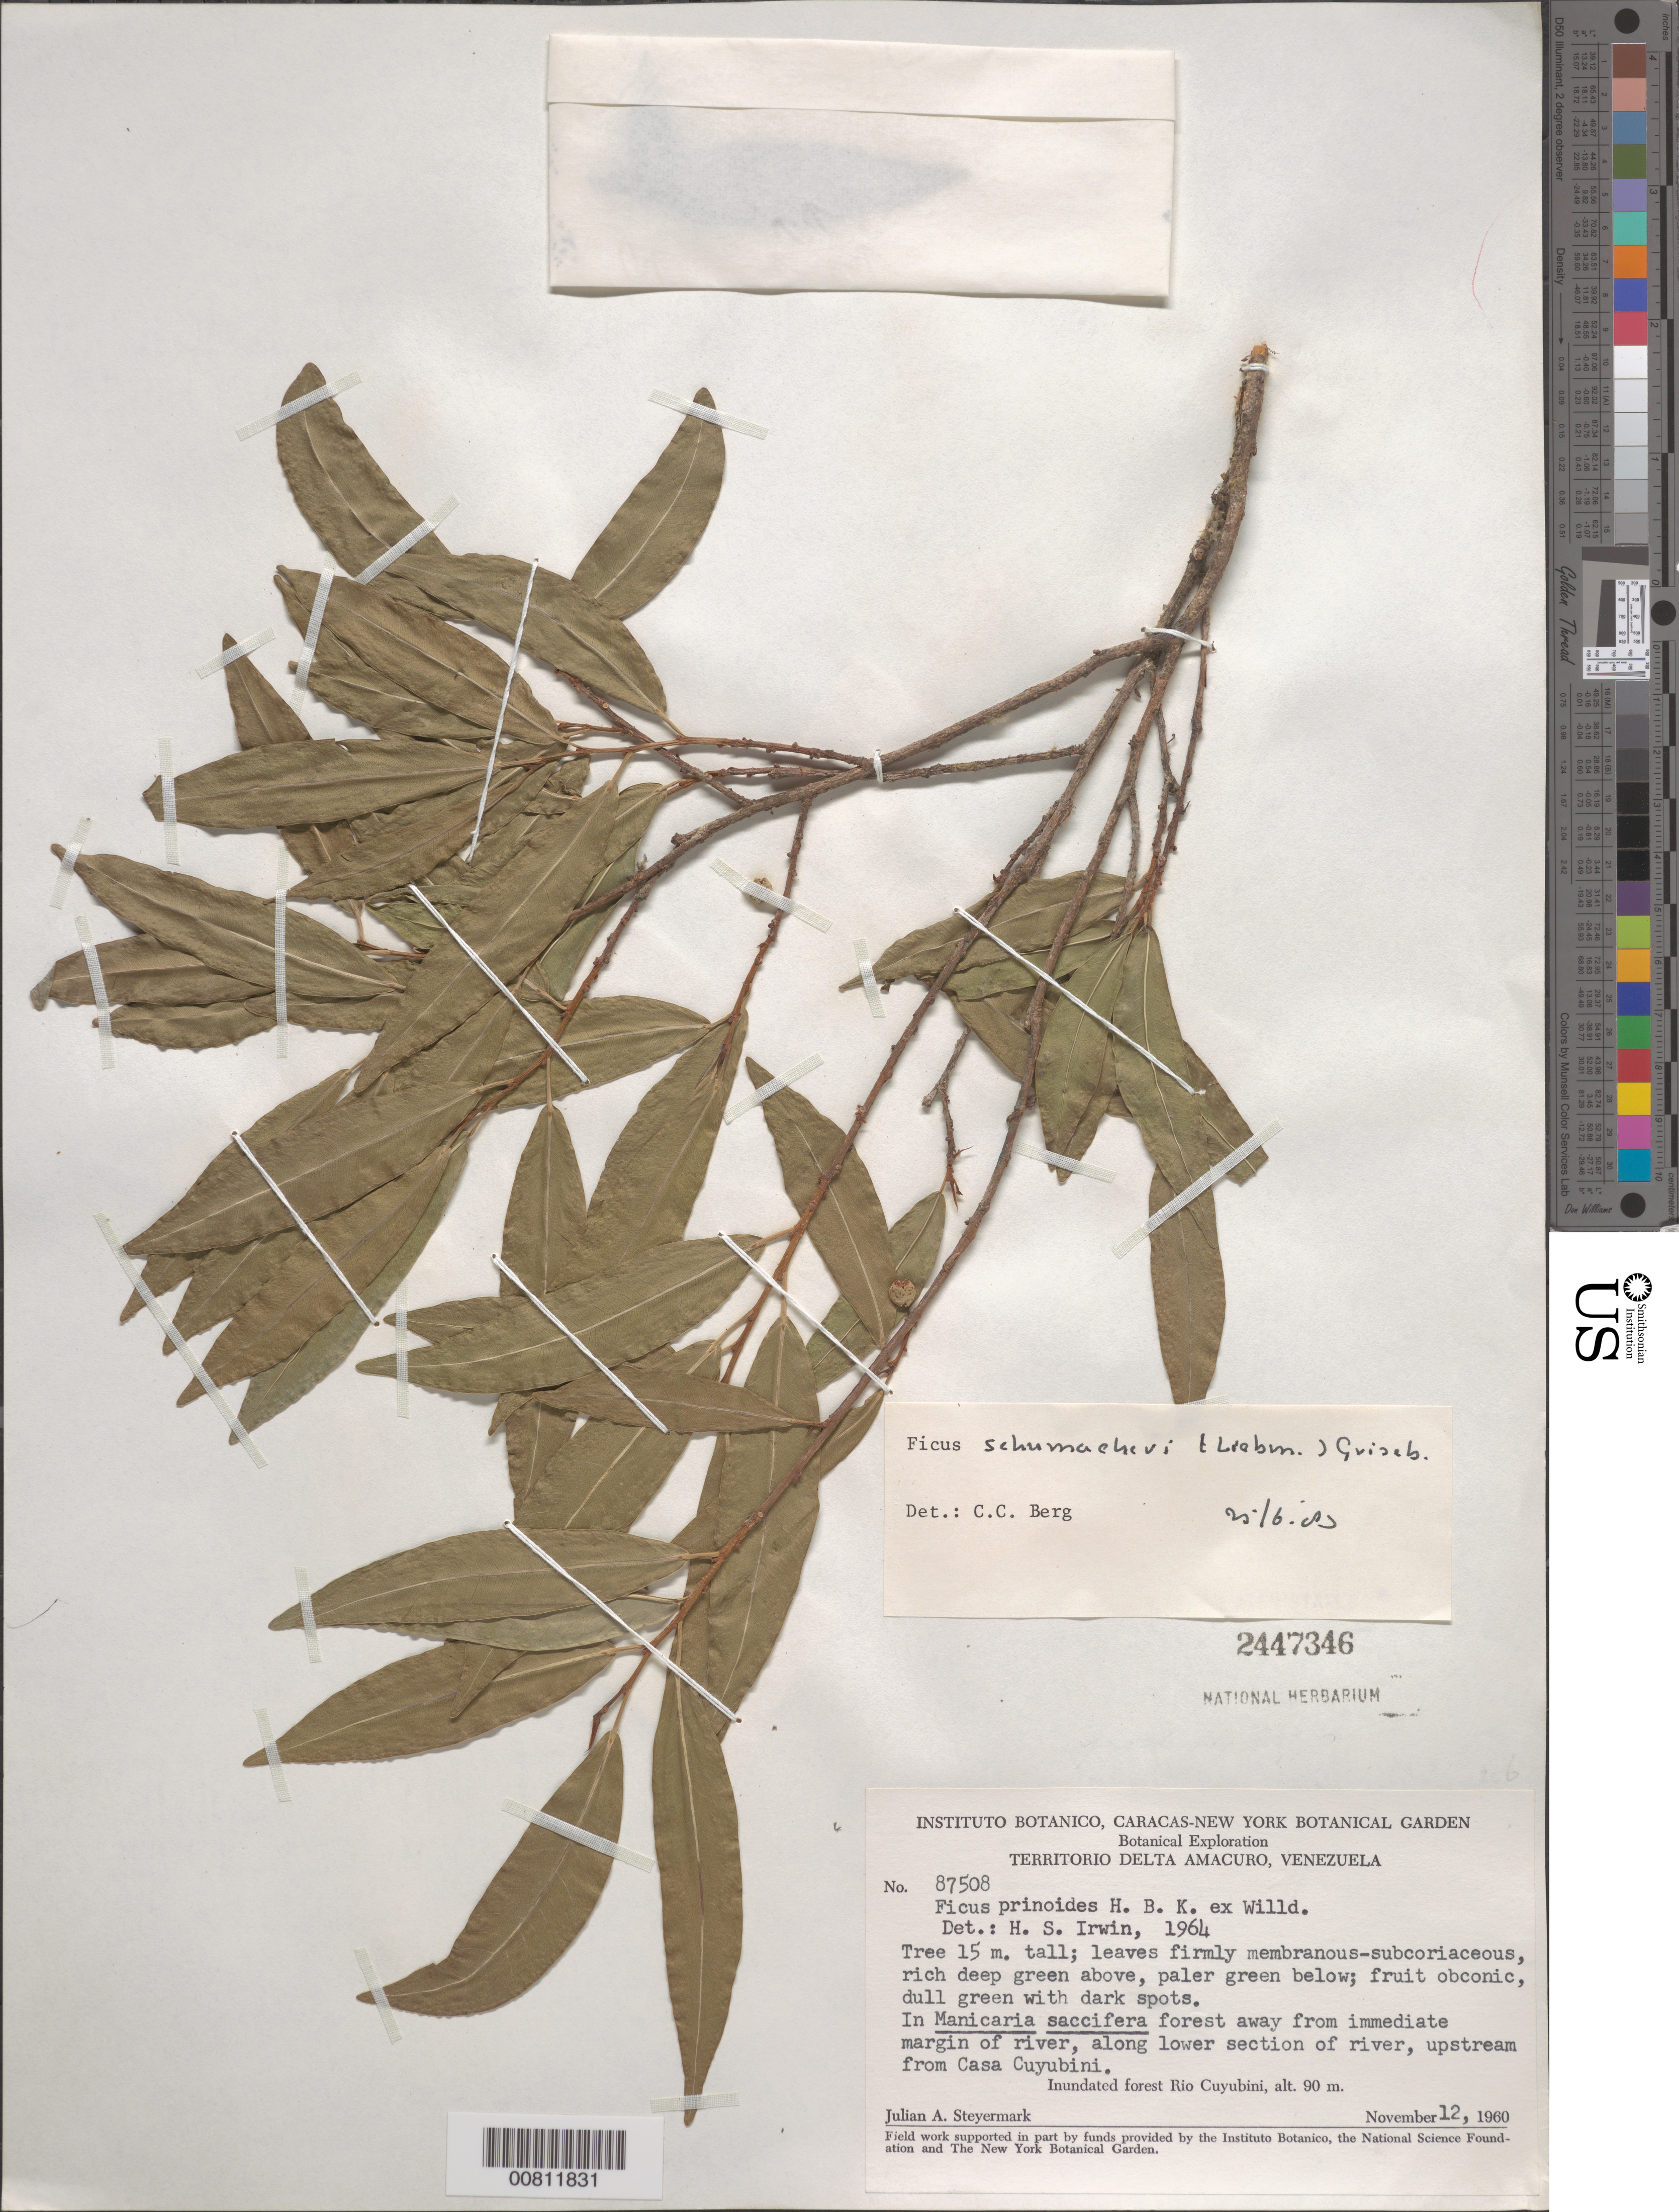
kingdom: Plantae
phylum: Tracheophyta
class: Magnoliopsida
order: Rosales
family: Moraceae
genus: Ficus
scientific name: Ficus schumacheri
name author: (Liebm.) Griseb.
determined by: Berg, C. C.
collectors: J. Steyermark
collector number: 87508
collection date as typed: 12-Nov-60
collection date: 1960-11-12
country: Venezuela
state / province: Delta Amacuro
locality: Río Cuyubini, along lower section of river, upstream from Casa Cuyubini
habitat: Inundated forest of river; swampy forest along lower section of river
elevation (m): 90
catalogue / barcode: US 2447346